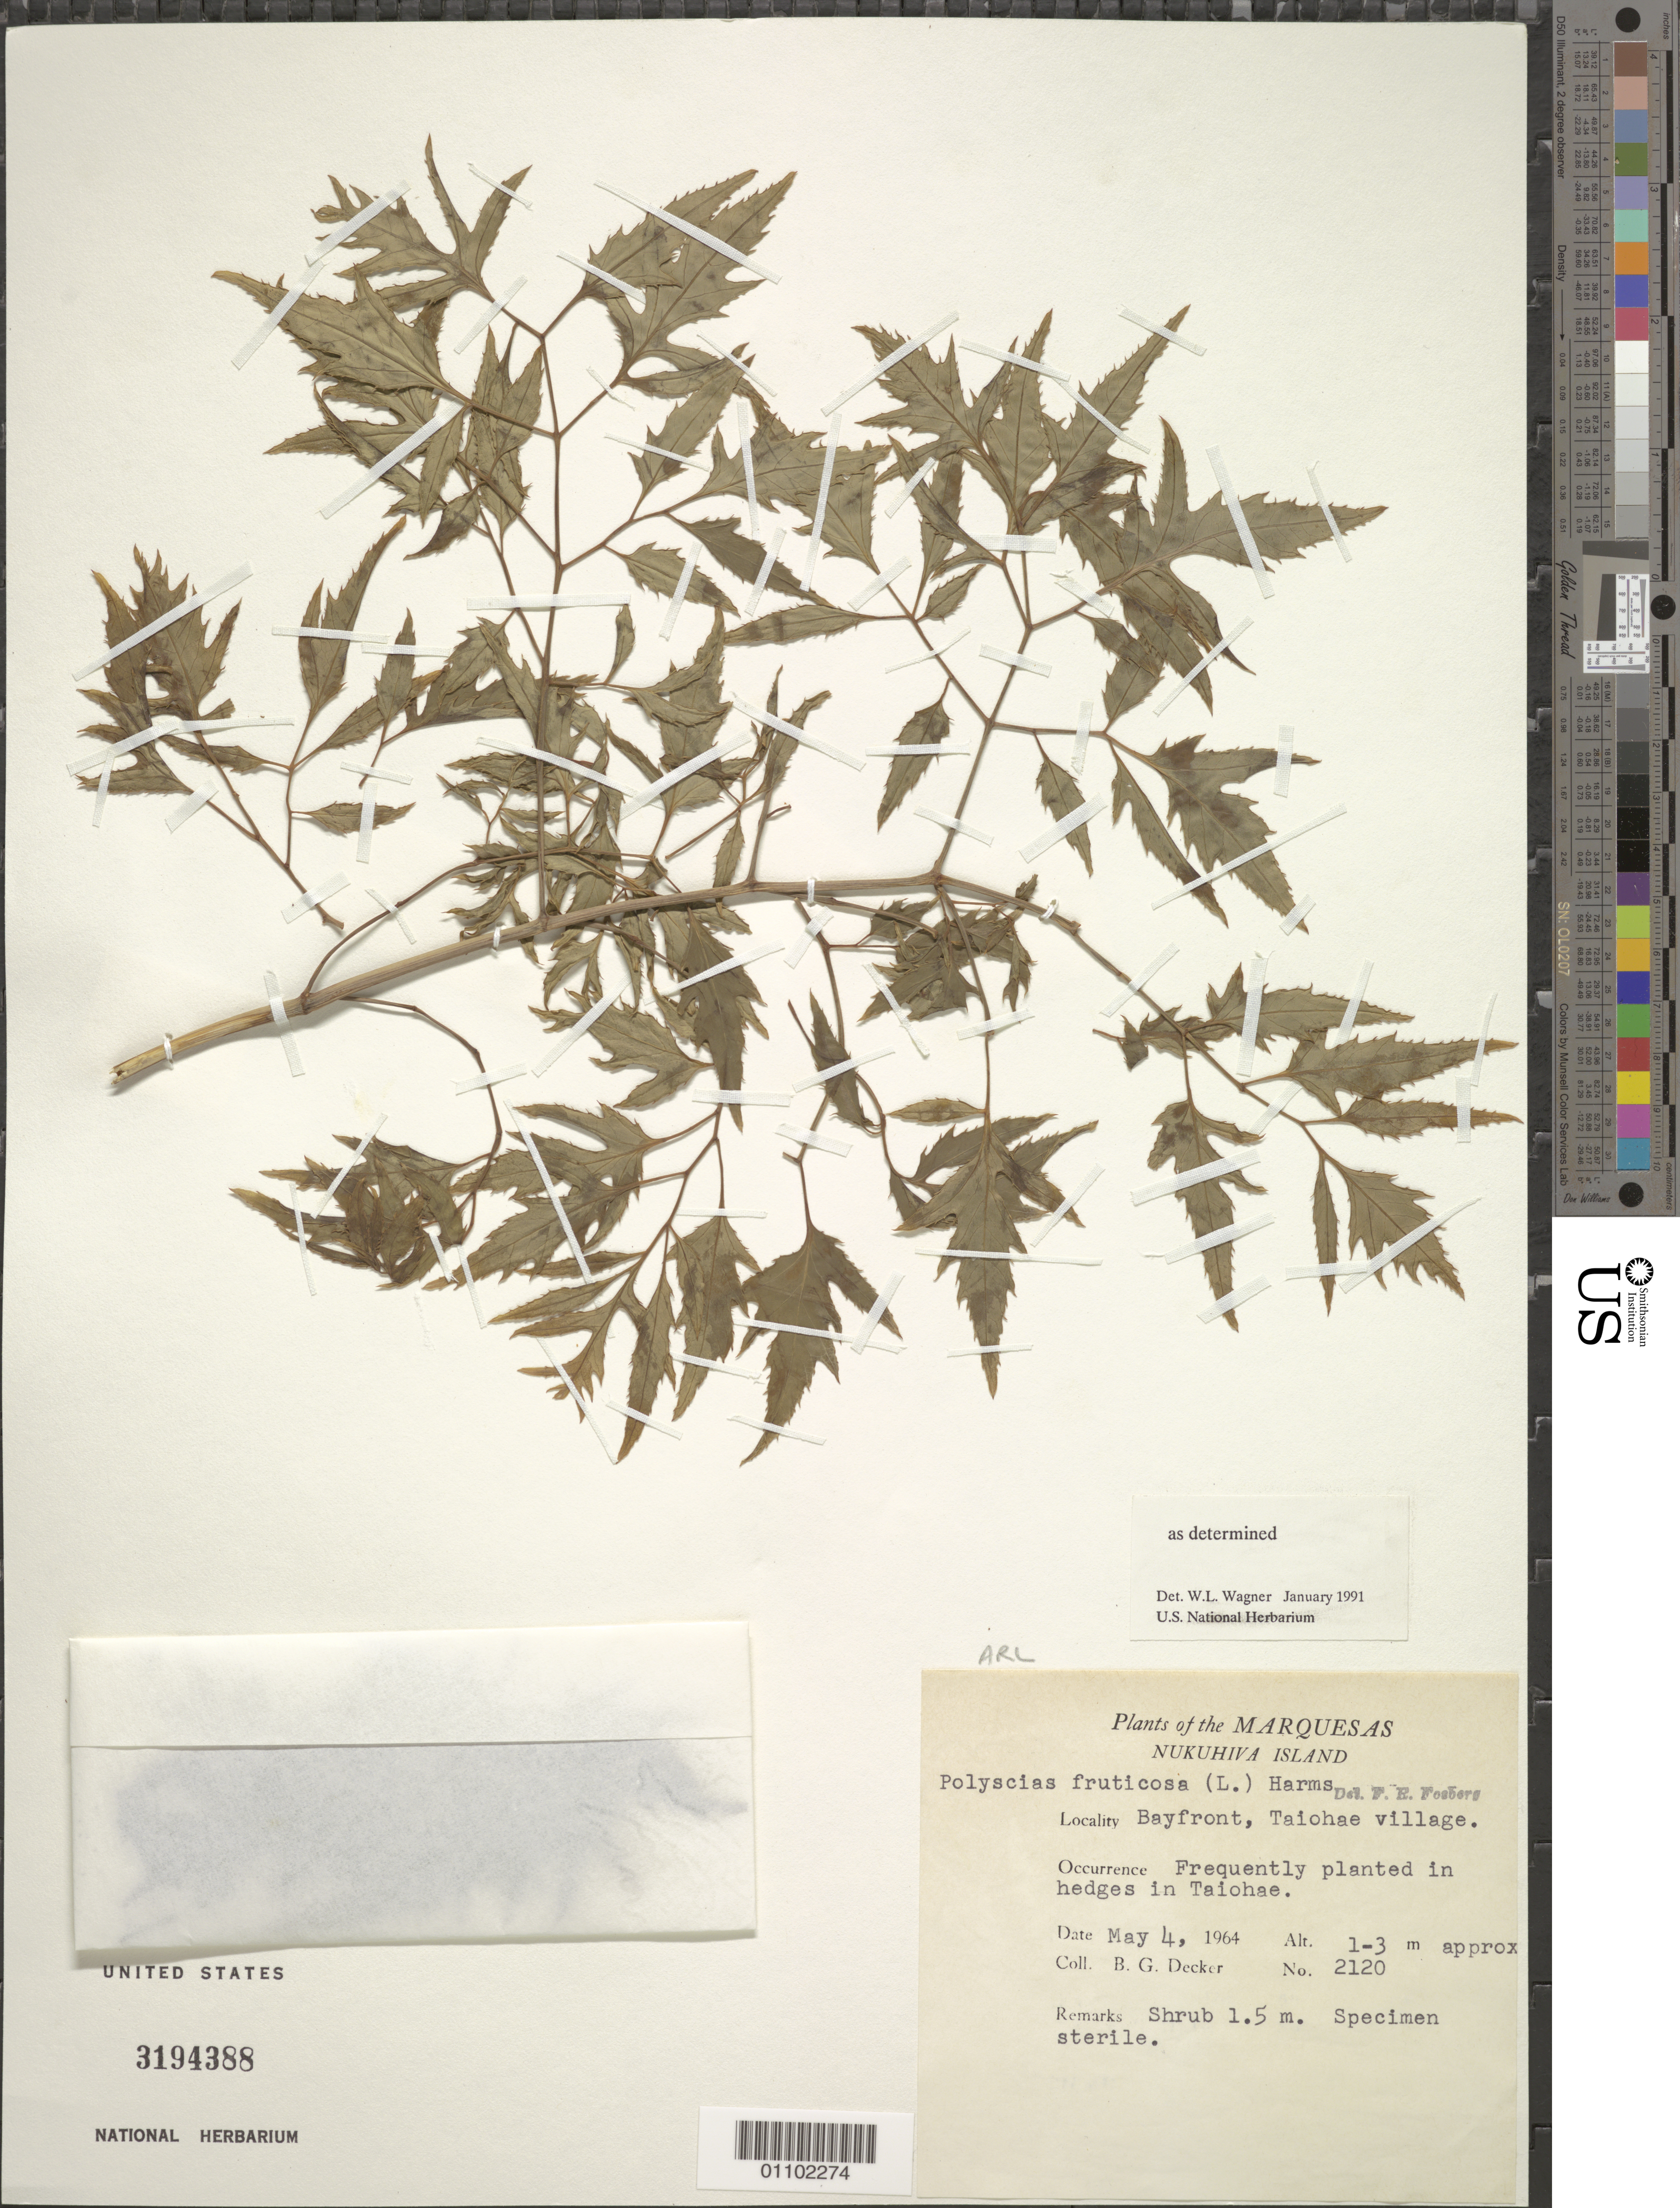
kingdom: Plantae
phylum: Tracheophyta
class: Magnoliopsida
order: Apiales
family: Araliaceae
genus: Polyscias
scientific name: Polyscias fruticosa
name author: (L.) Harms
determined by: Wagner, W. L., (BOT), Smithsonian Institution - National Museum of Natural History (UNITED STATES)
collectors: B. G. Decker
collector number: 2120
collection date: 1964-05-04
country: French Polynesia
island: Nuku Hiva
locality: Taiohae village, bayfront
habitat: Frequently planted in hedges in Taiohae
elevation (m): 1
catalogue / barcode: US 3194388